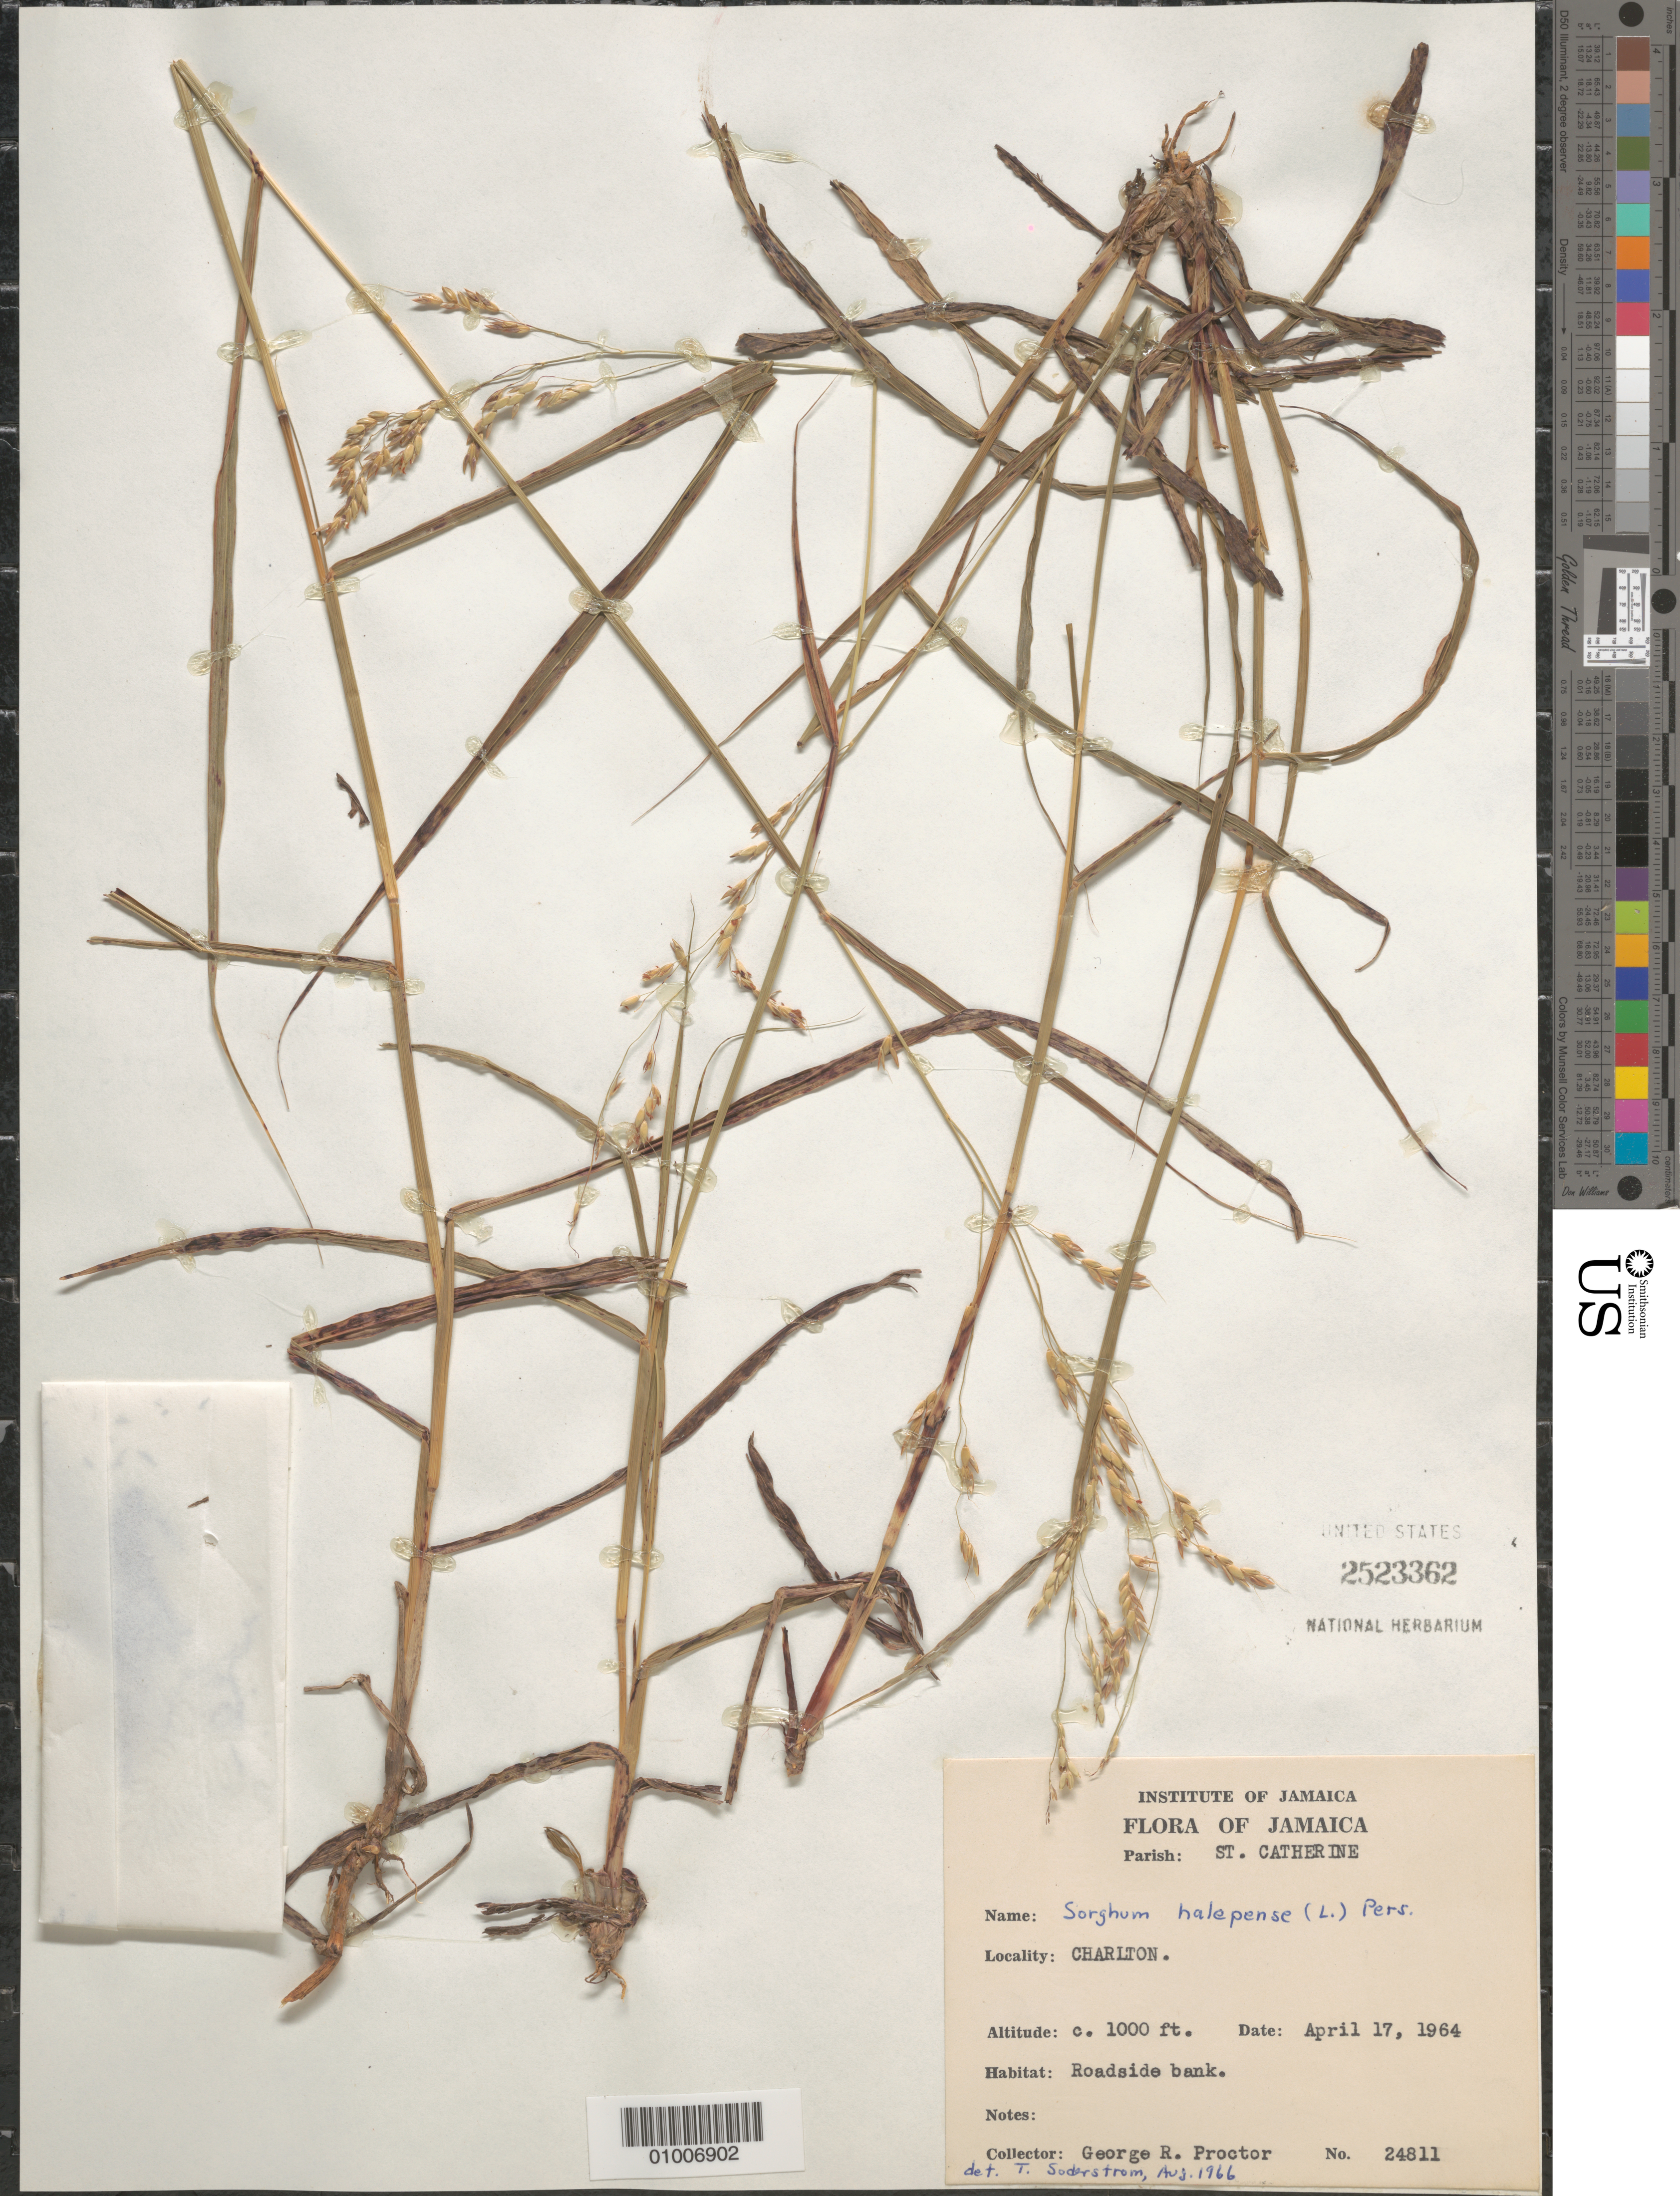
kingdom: Plantae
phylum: Tracheophyta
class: Liliopsida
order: Poales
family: Poaceae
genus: Sorghum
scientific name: Sorghum halepense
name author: (L.) Pers.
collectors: G. R. Proctor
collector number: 24811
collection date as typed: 17 Apr 1964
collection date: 1964-04-17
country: Jamaica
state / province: Saint Catherine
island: Jamaica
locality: CHARLTON.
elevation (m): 305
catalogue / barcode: US 2523362